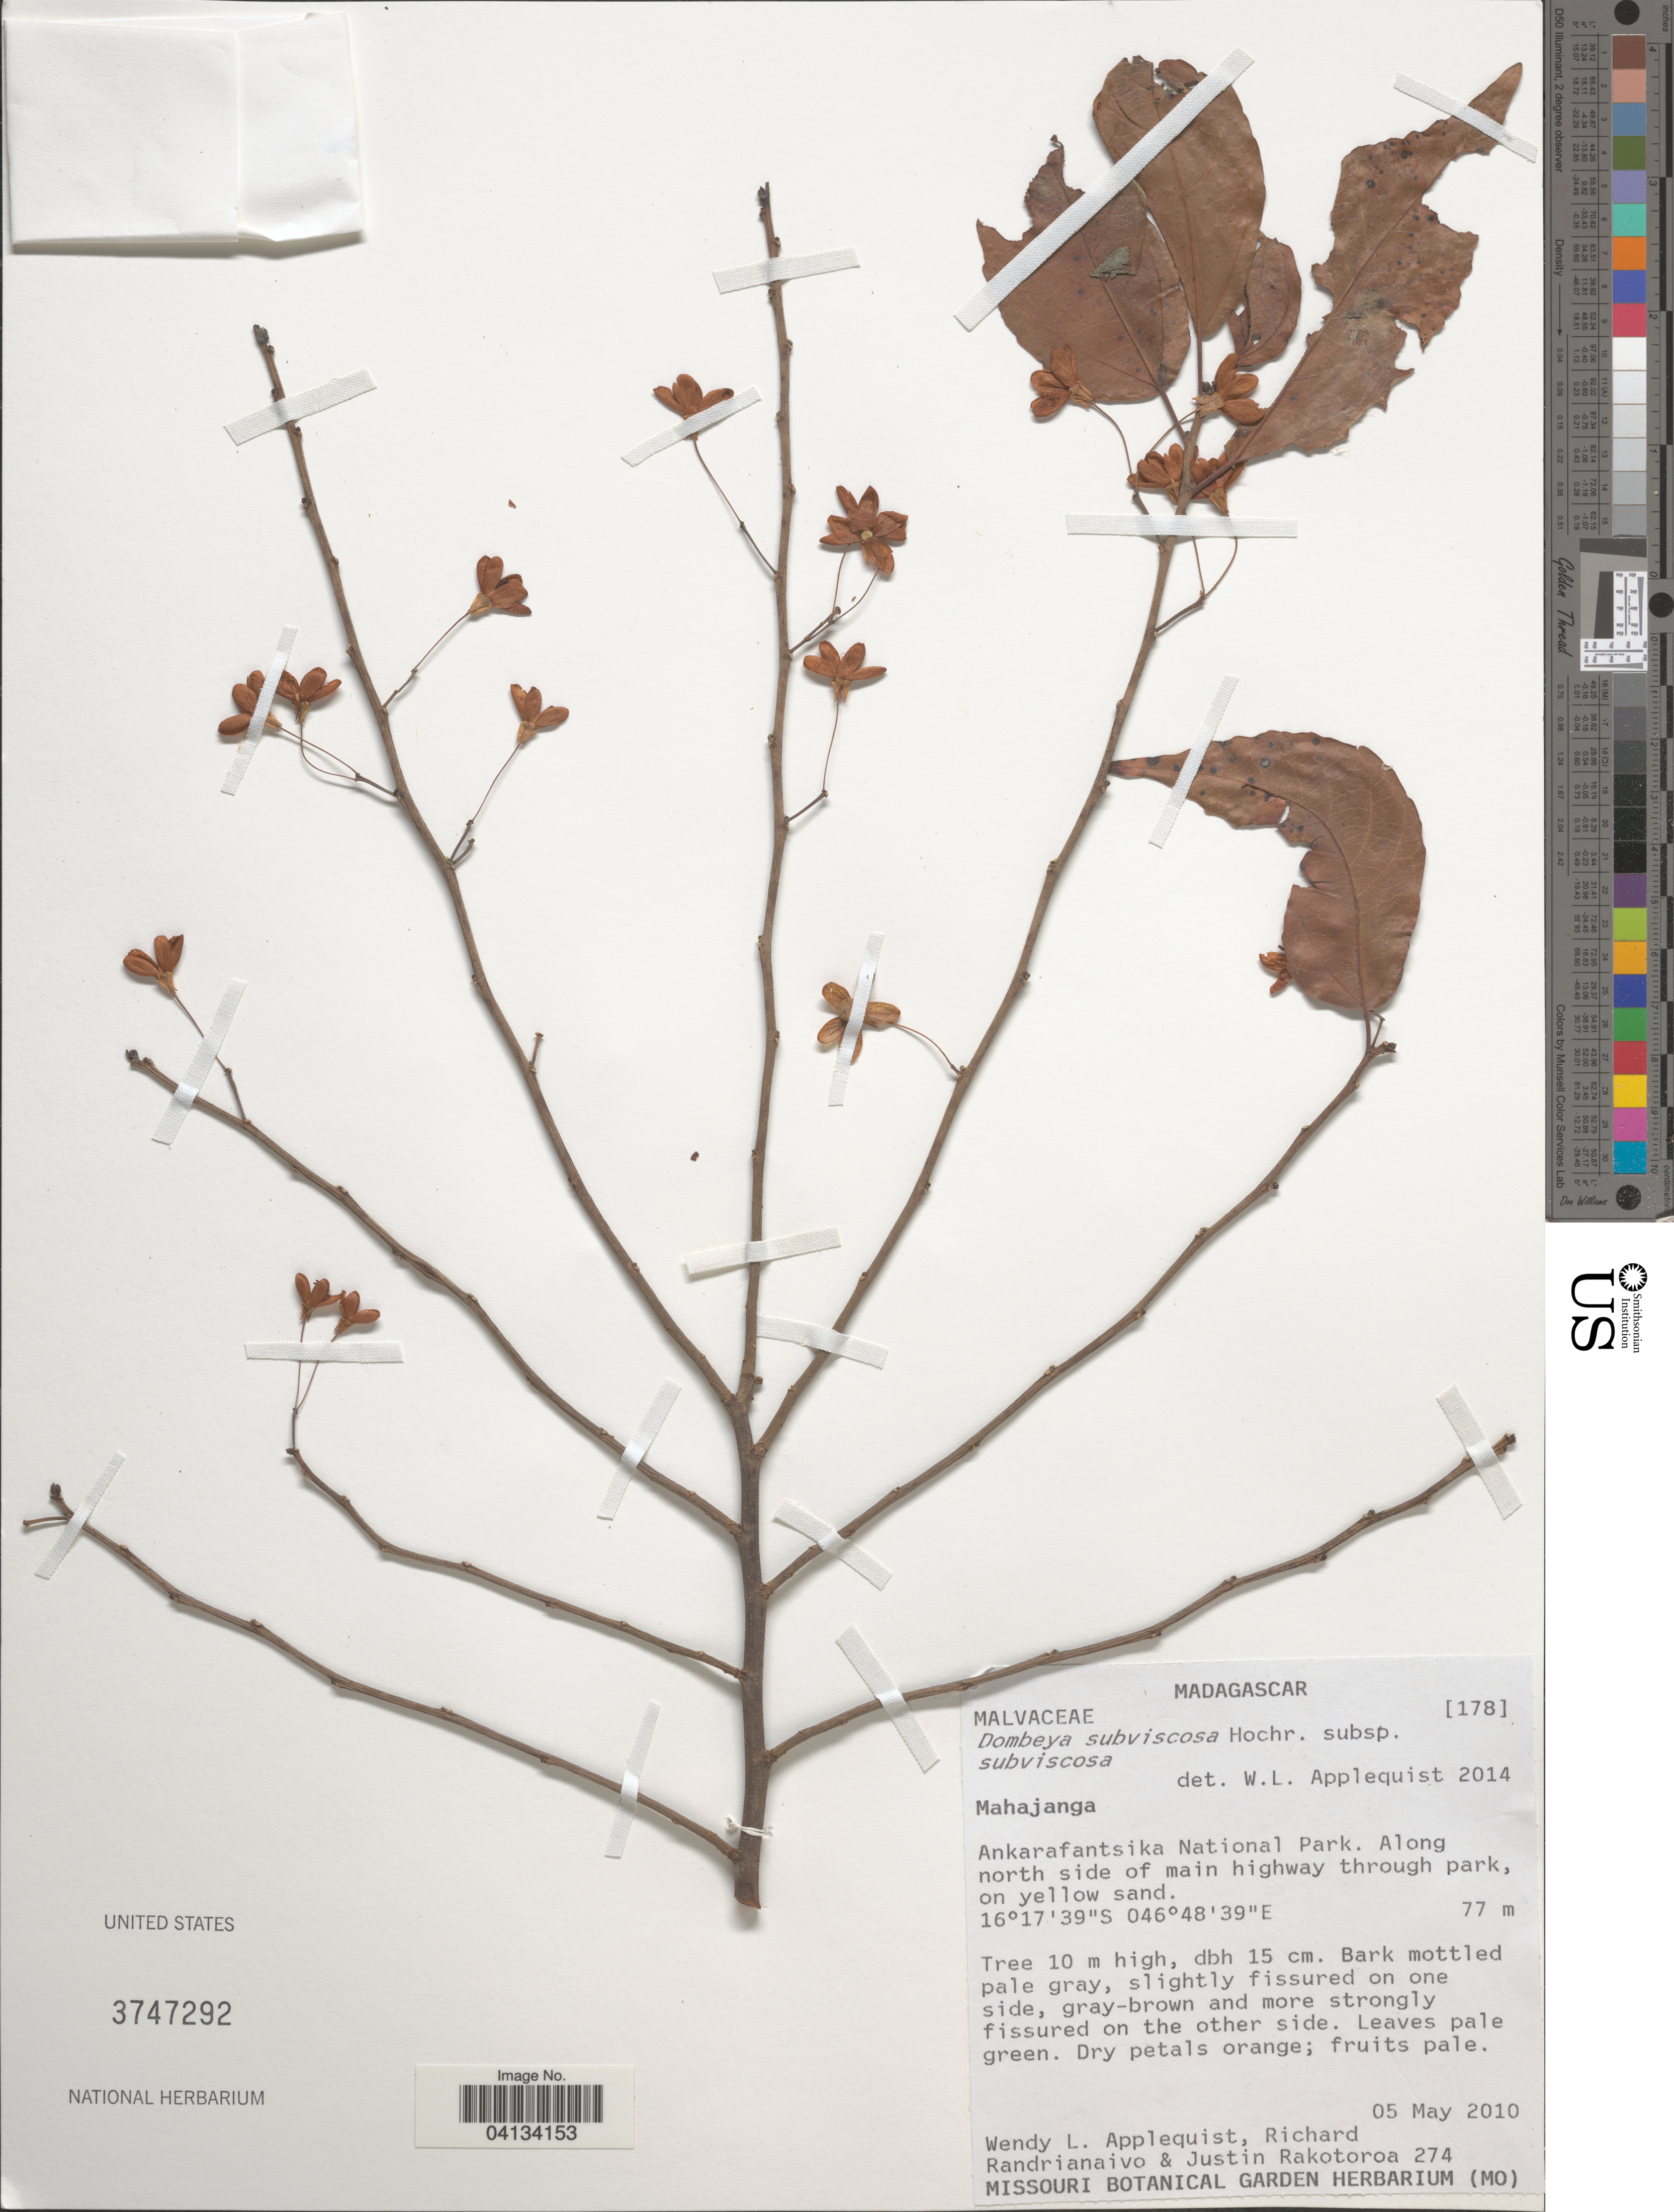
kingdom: Plantae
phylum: Tracheophyta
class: Magnoliopsida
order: Malvales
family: Malvaceae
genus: Dombeya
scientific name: Dombeya subviscosa subsp. subviscosa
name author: Hochr.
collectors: W. Applequist, R. Randrianaivo & J. Rakotoroa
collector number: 274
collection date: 2010-05-05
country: Madagascar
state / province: Boeny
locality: Ankarafantsika National Park. Along north side of main highway through park, on yellow sand.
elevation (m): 77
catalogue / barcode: US 3747292